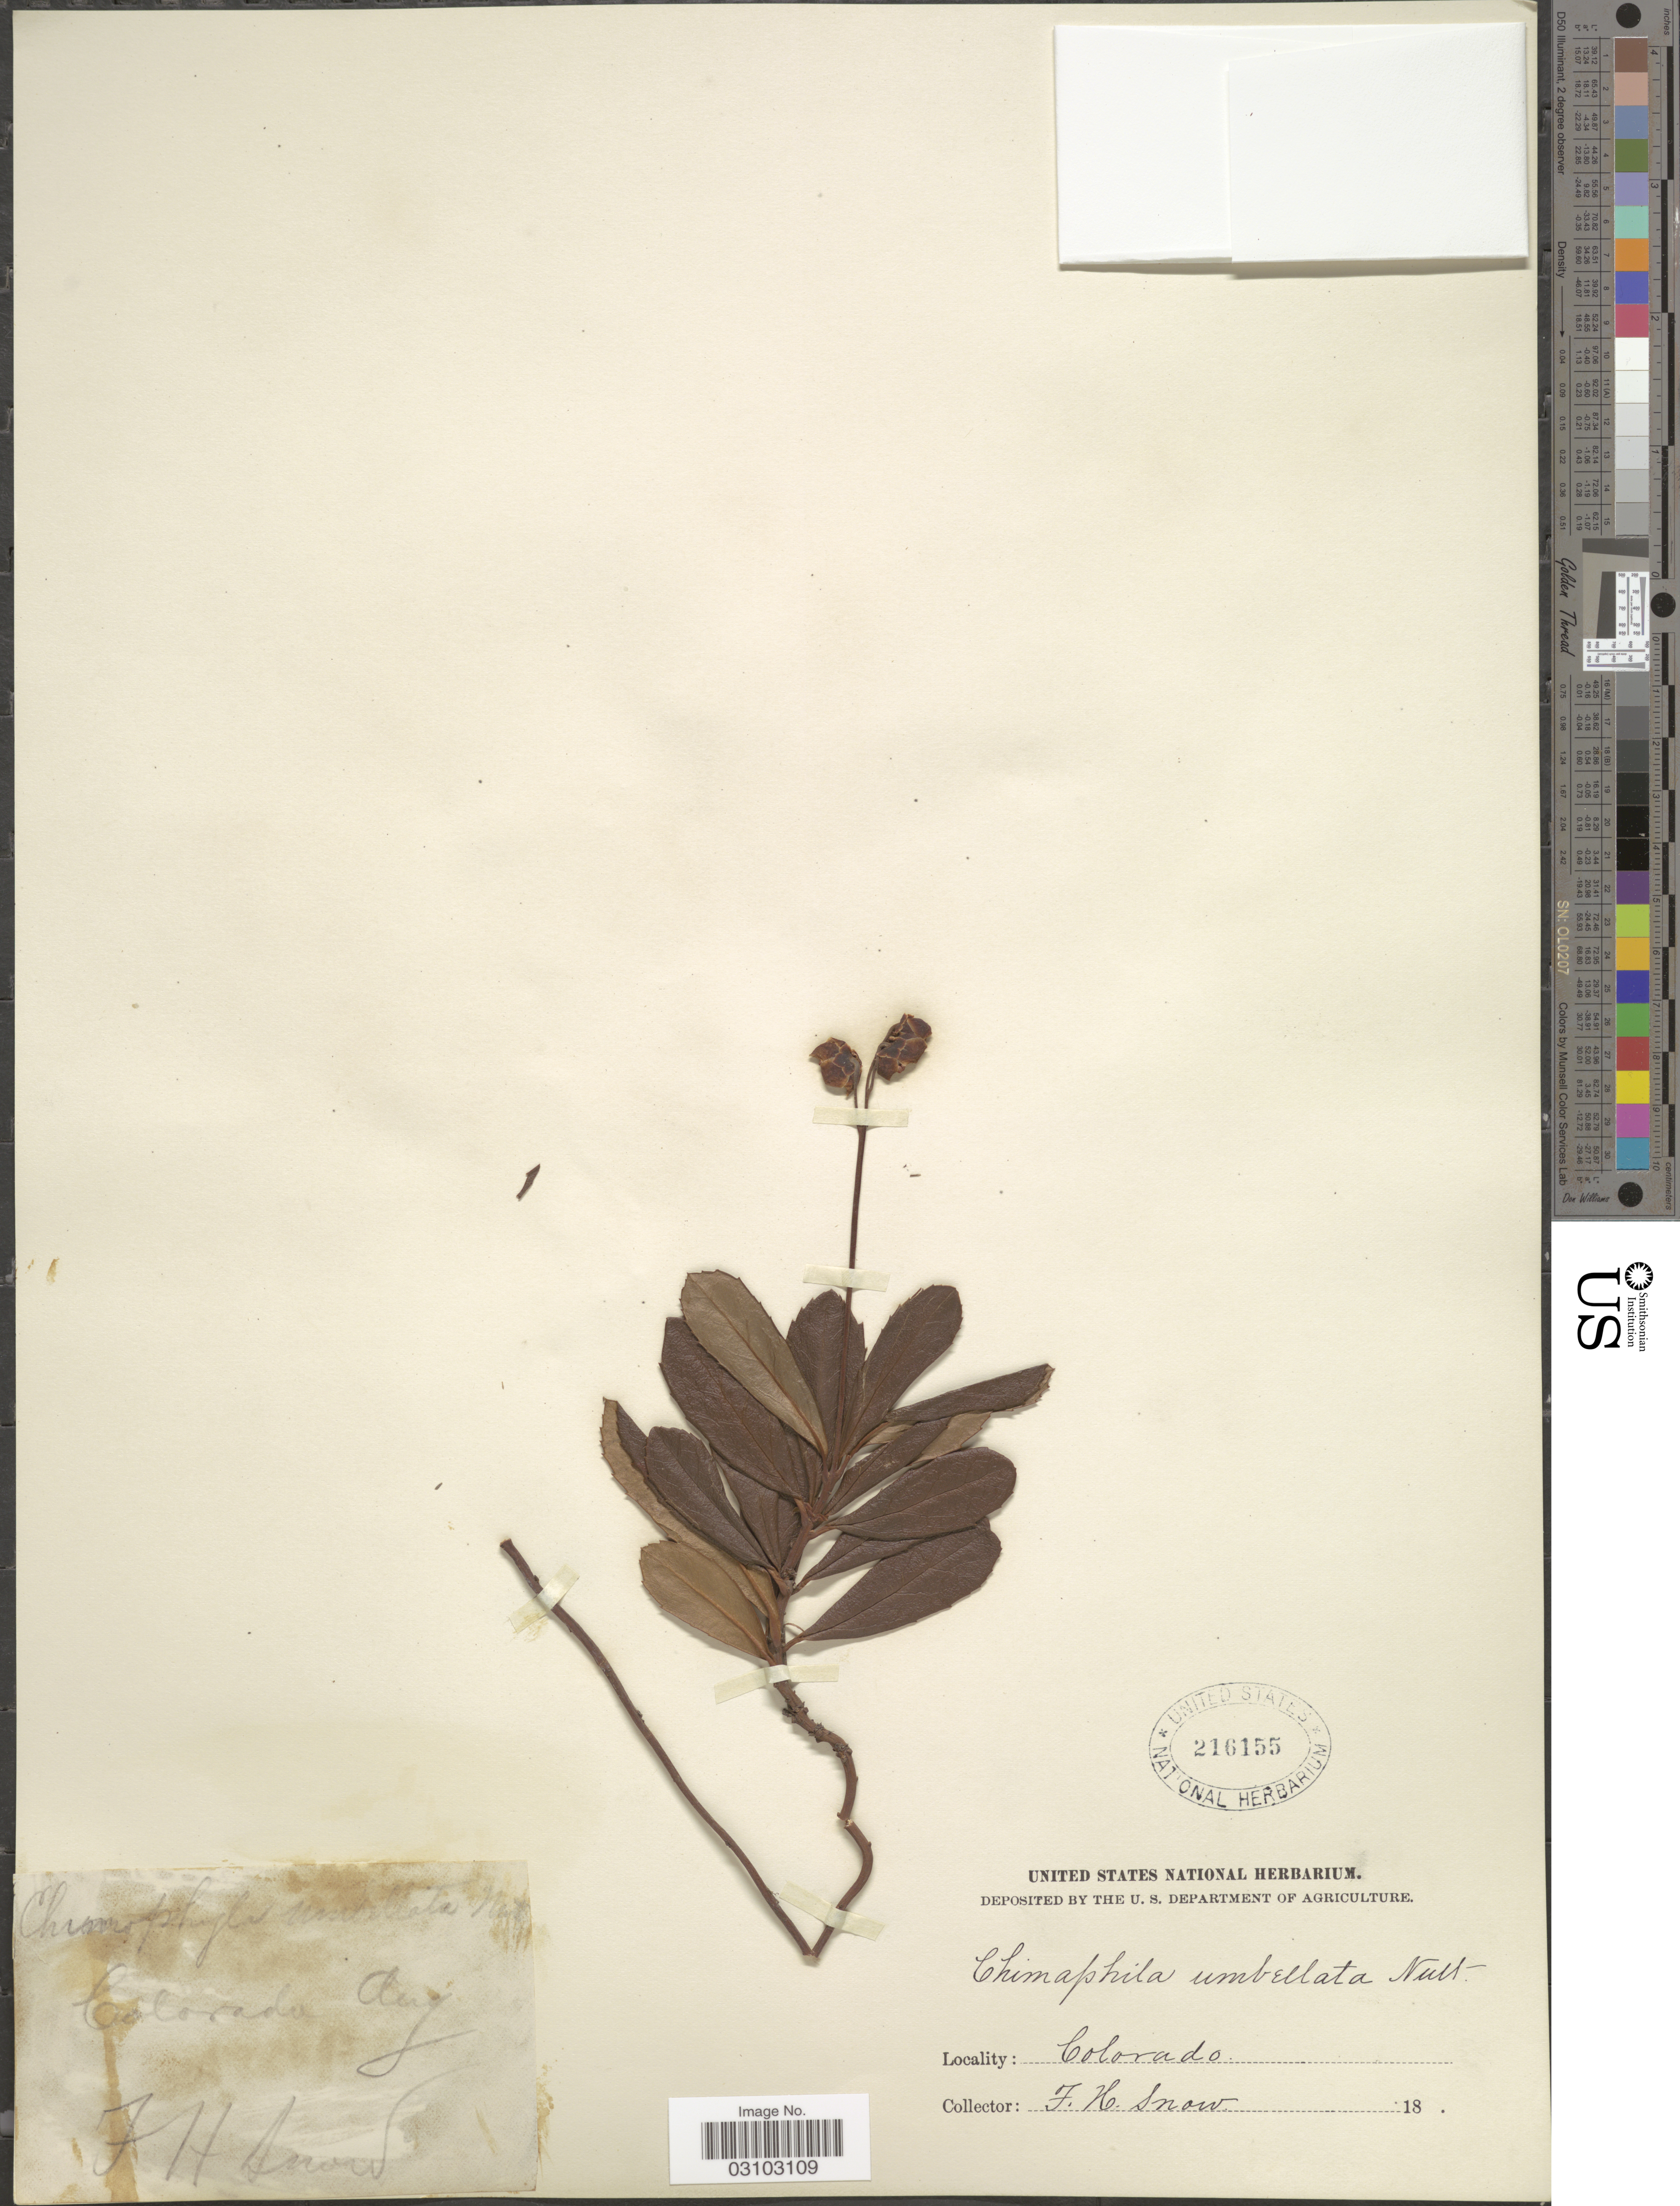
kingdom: Plantae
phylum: Tracheophyta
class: Magnoliopsida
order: Ericales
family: Ericaceae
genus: Chimaphila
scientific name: Chimaphila umbellata var. occidentalis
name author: (Rydb.) S.F. Blake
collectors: F. H. Snow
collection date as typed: Aug 18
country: United States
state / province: Colorado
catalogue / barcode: US 216155